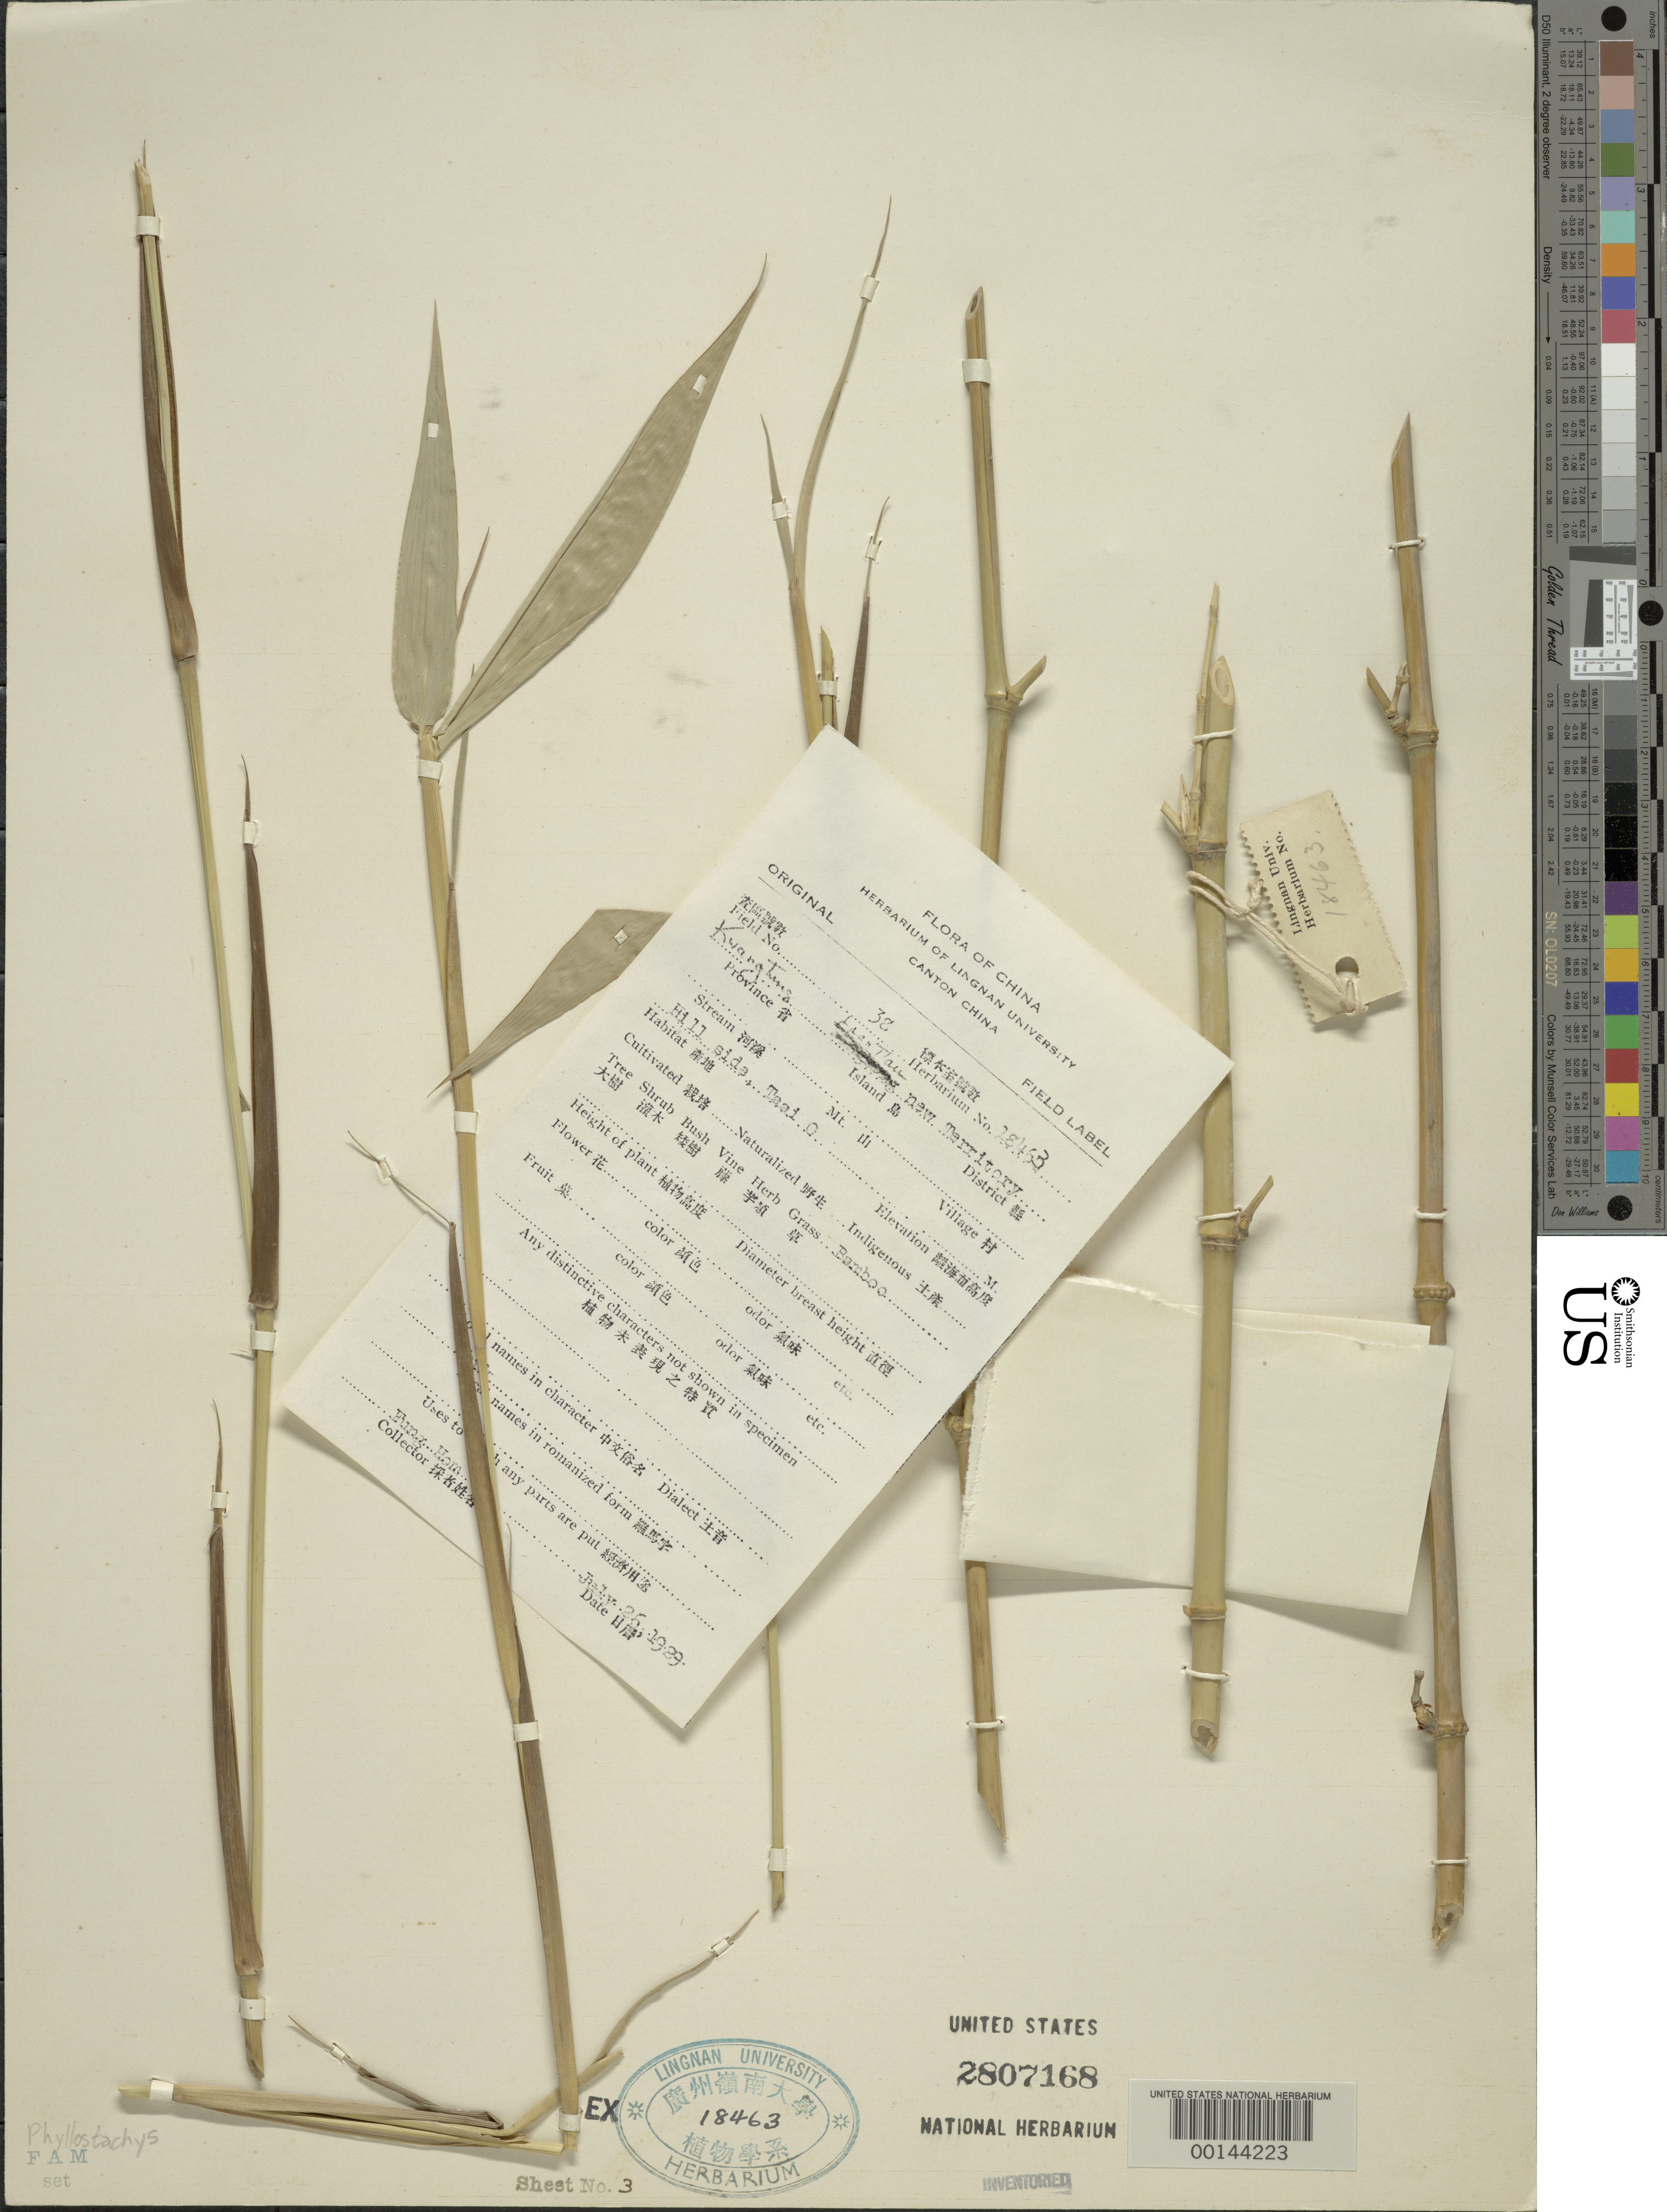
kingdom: Plantae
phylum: Tracheophyta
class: Liliopsida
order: Poales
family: Poaceae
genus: Phyllostachys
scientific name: Phyllostachys sp.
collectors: H. L. Fung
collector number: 38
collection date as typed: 26 Jul 1929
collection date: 1929-07-26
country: China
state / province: Guangdong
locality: L'aan tau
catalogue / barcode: US 2807168